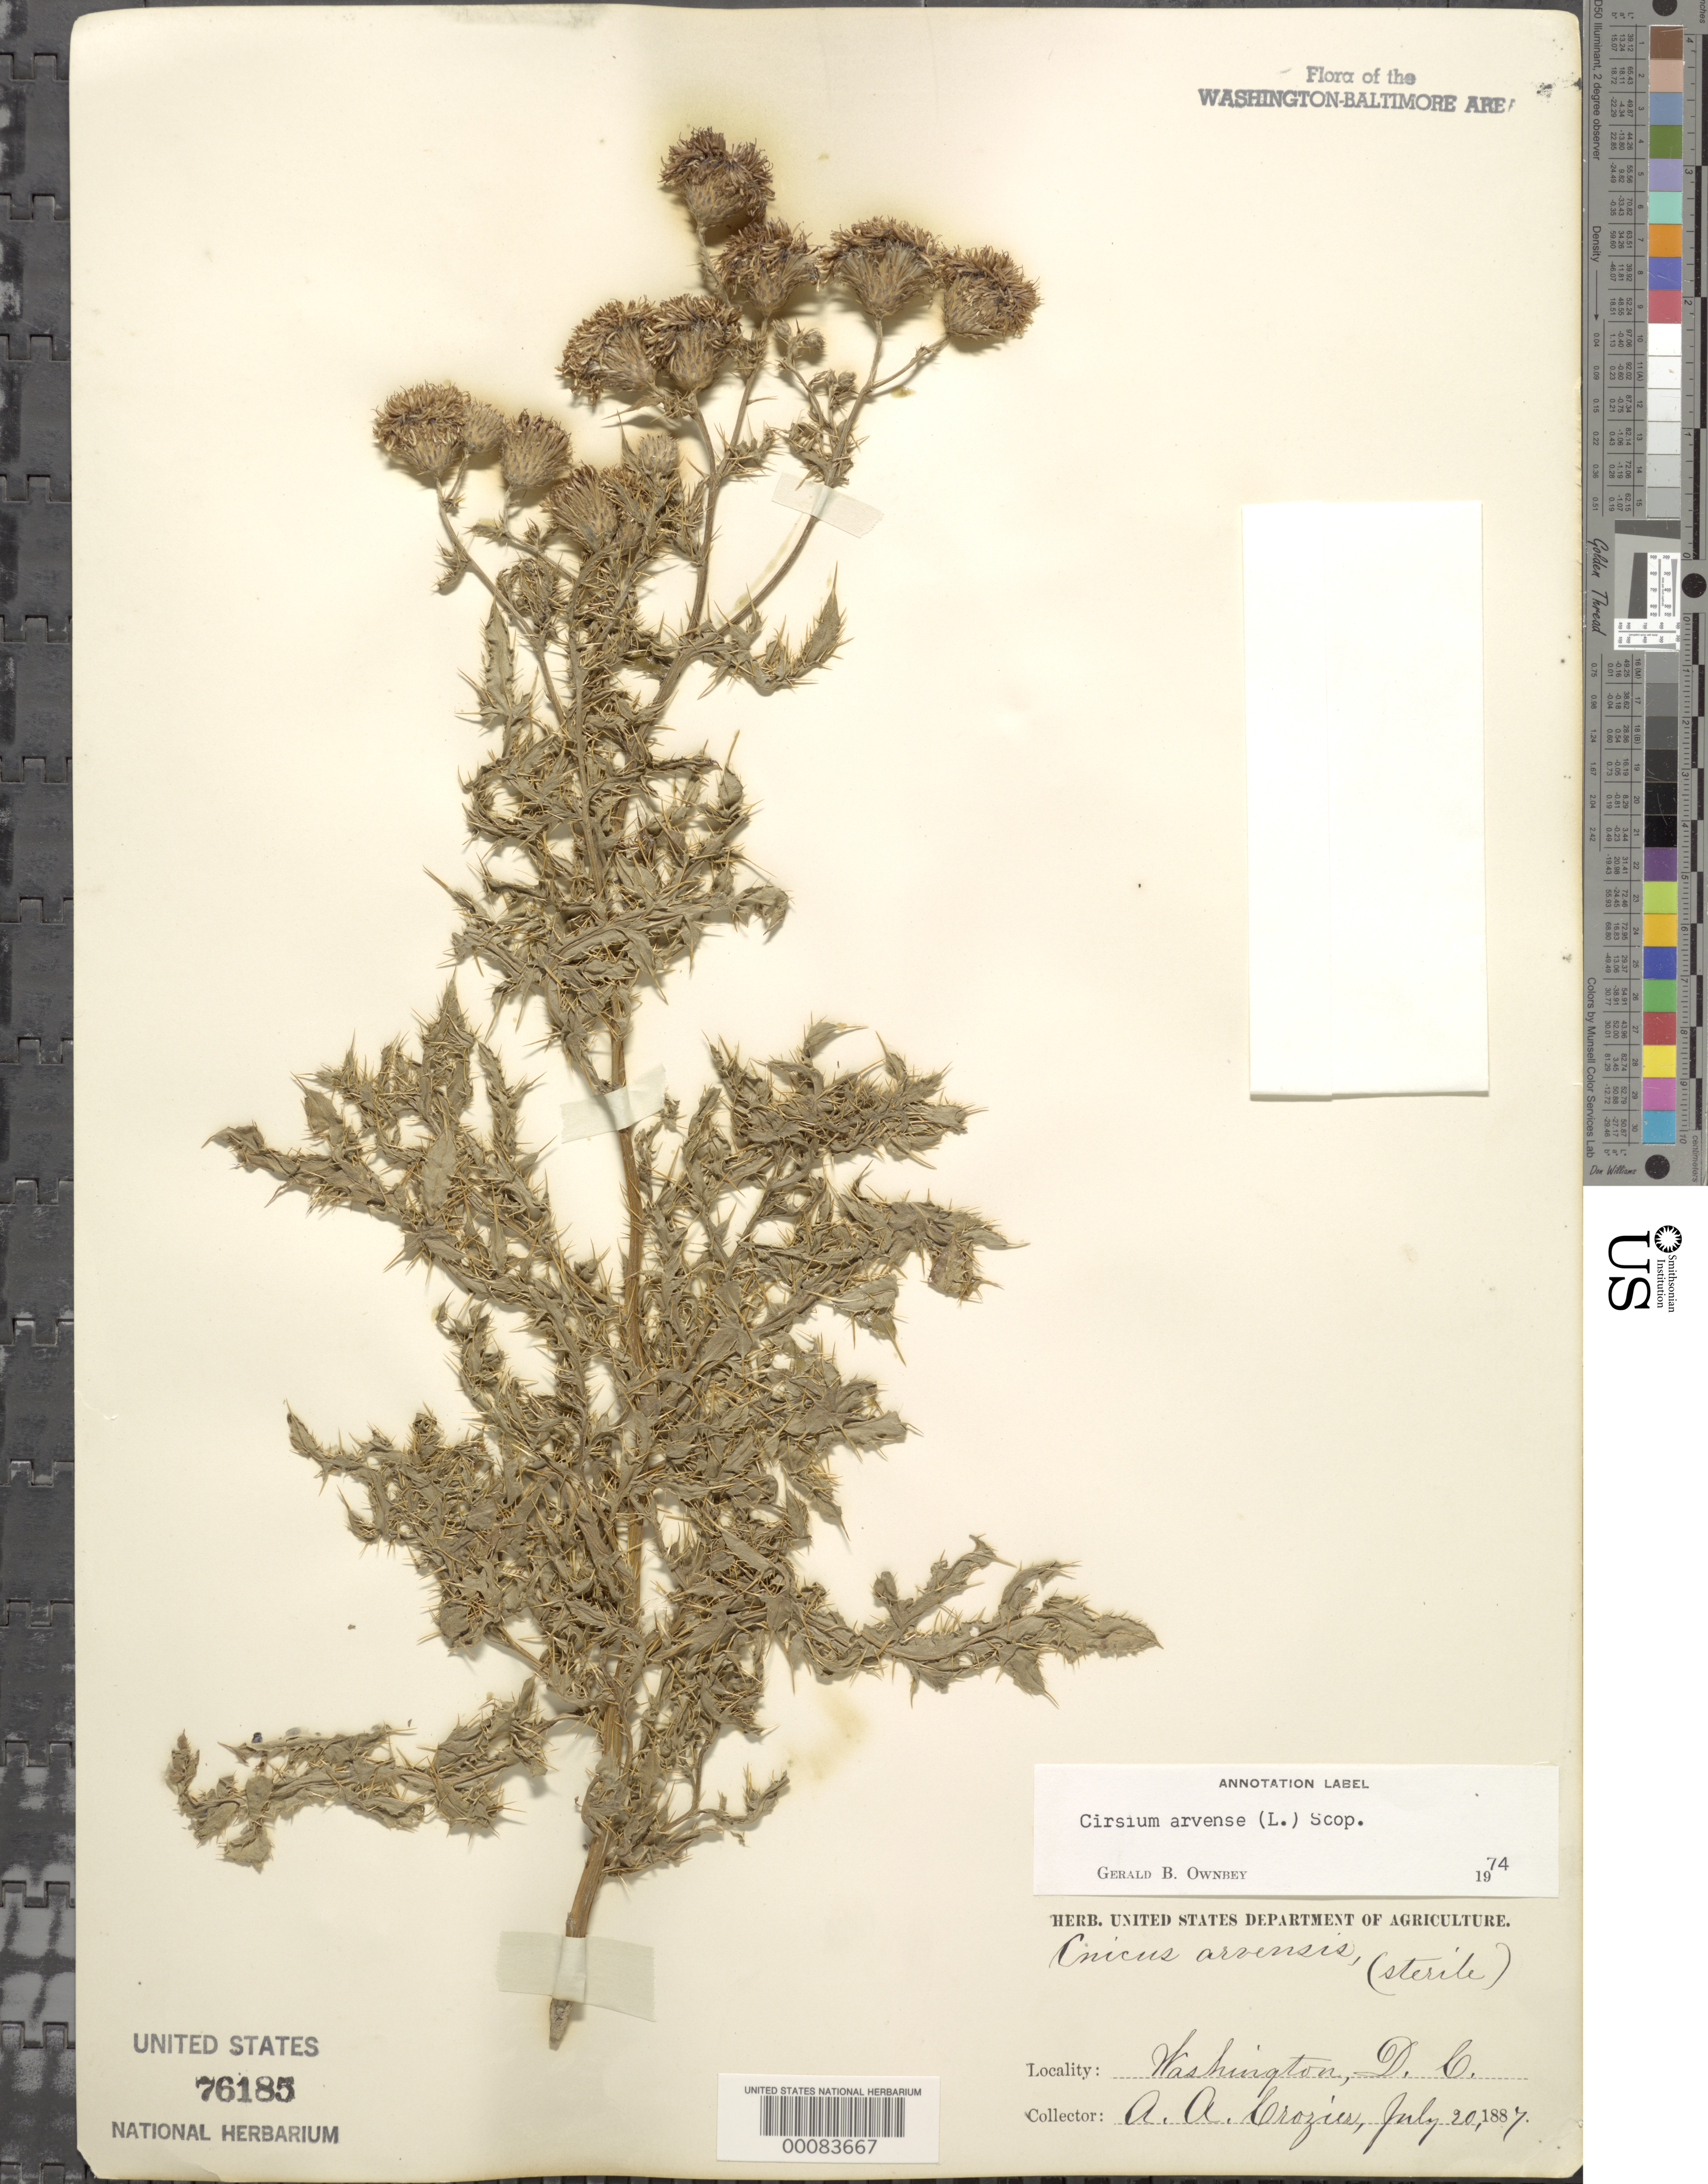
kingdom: Plantae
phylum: Tracheophyta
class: Magnoliopsida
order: Asterales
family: Asteraceae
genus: Cirsium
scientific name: Cirsium arvense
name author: (L.) Scop.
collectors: A. Crozier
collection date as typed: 20 Jul 1887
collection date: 1887-07-20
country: United States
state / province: District of Columbia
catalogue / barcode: US 76185